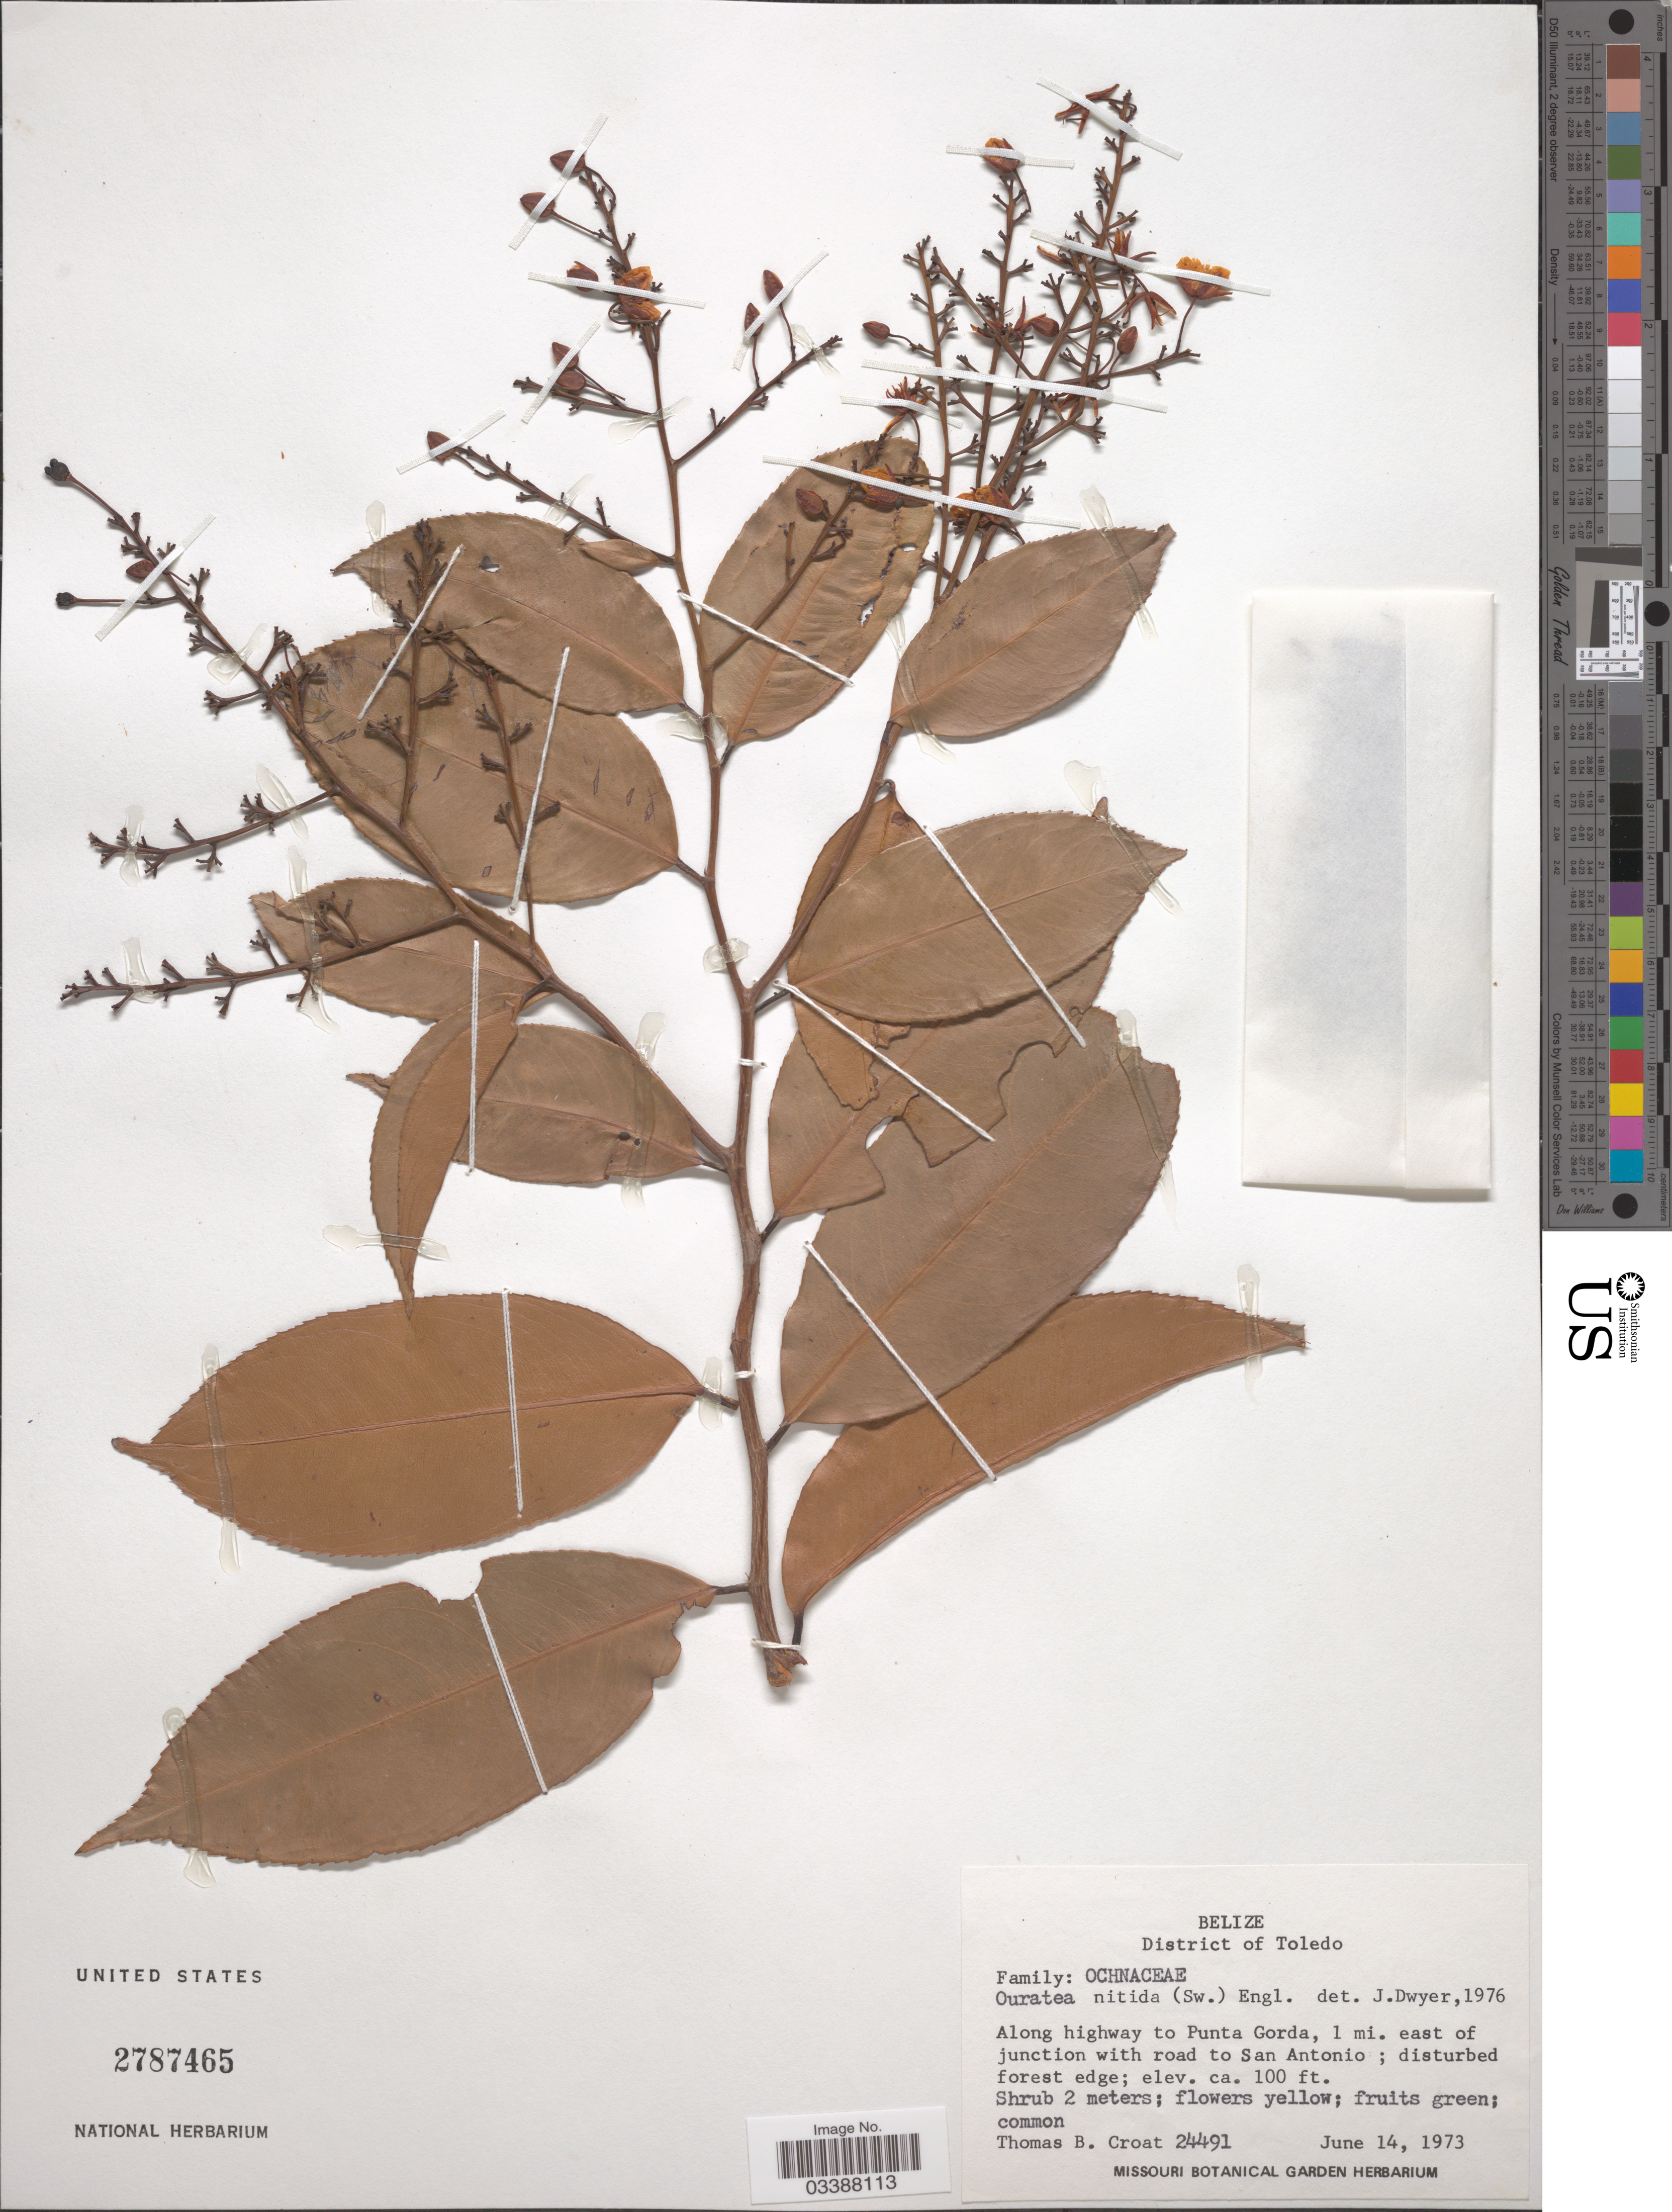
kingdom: Plantae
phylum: Tracheophyta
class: Magnoliopsida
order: Malpighiales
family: Ochnaceae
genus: Ouratea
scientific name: Ouratea nitida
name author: (Sw.) Engl.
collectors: T. B. Croat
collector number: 24491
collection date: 1973-06-14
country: Belize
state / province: Toledo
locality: District of Toledo. Along highway to Punta Gorda, 1 mi. east of junction with road to San Antonio.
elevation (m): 30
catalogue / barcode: US 2787465